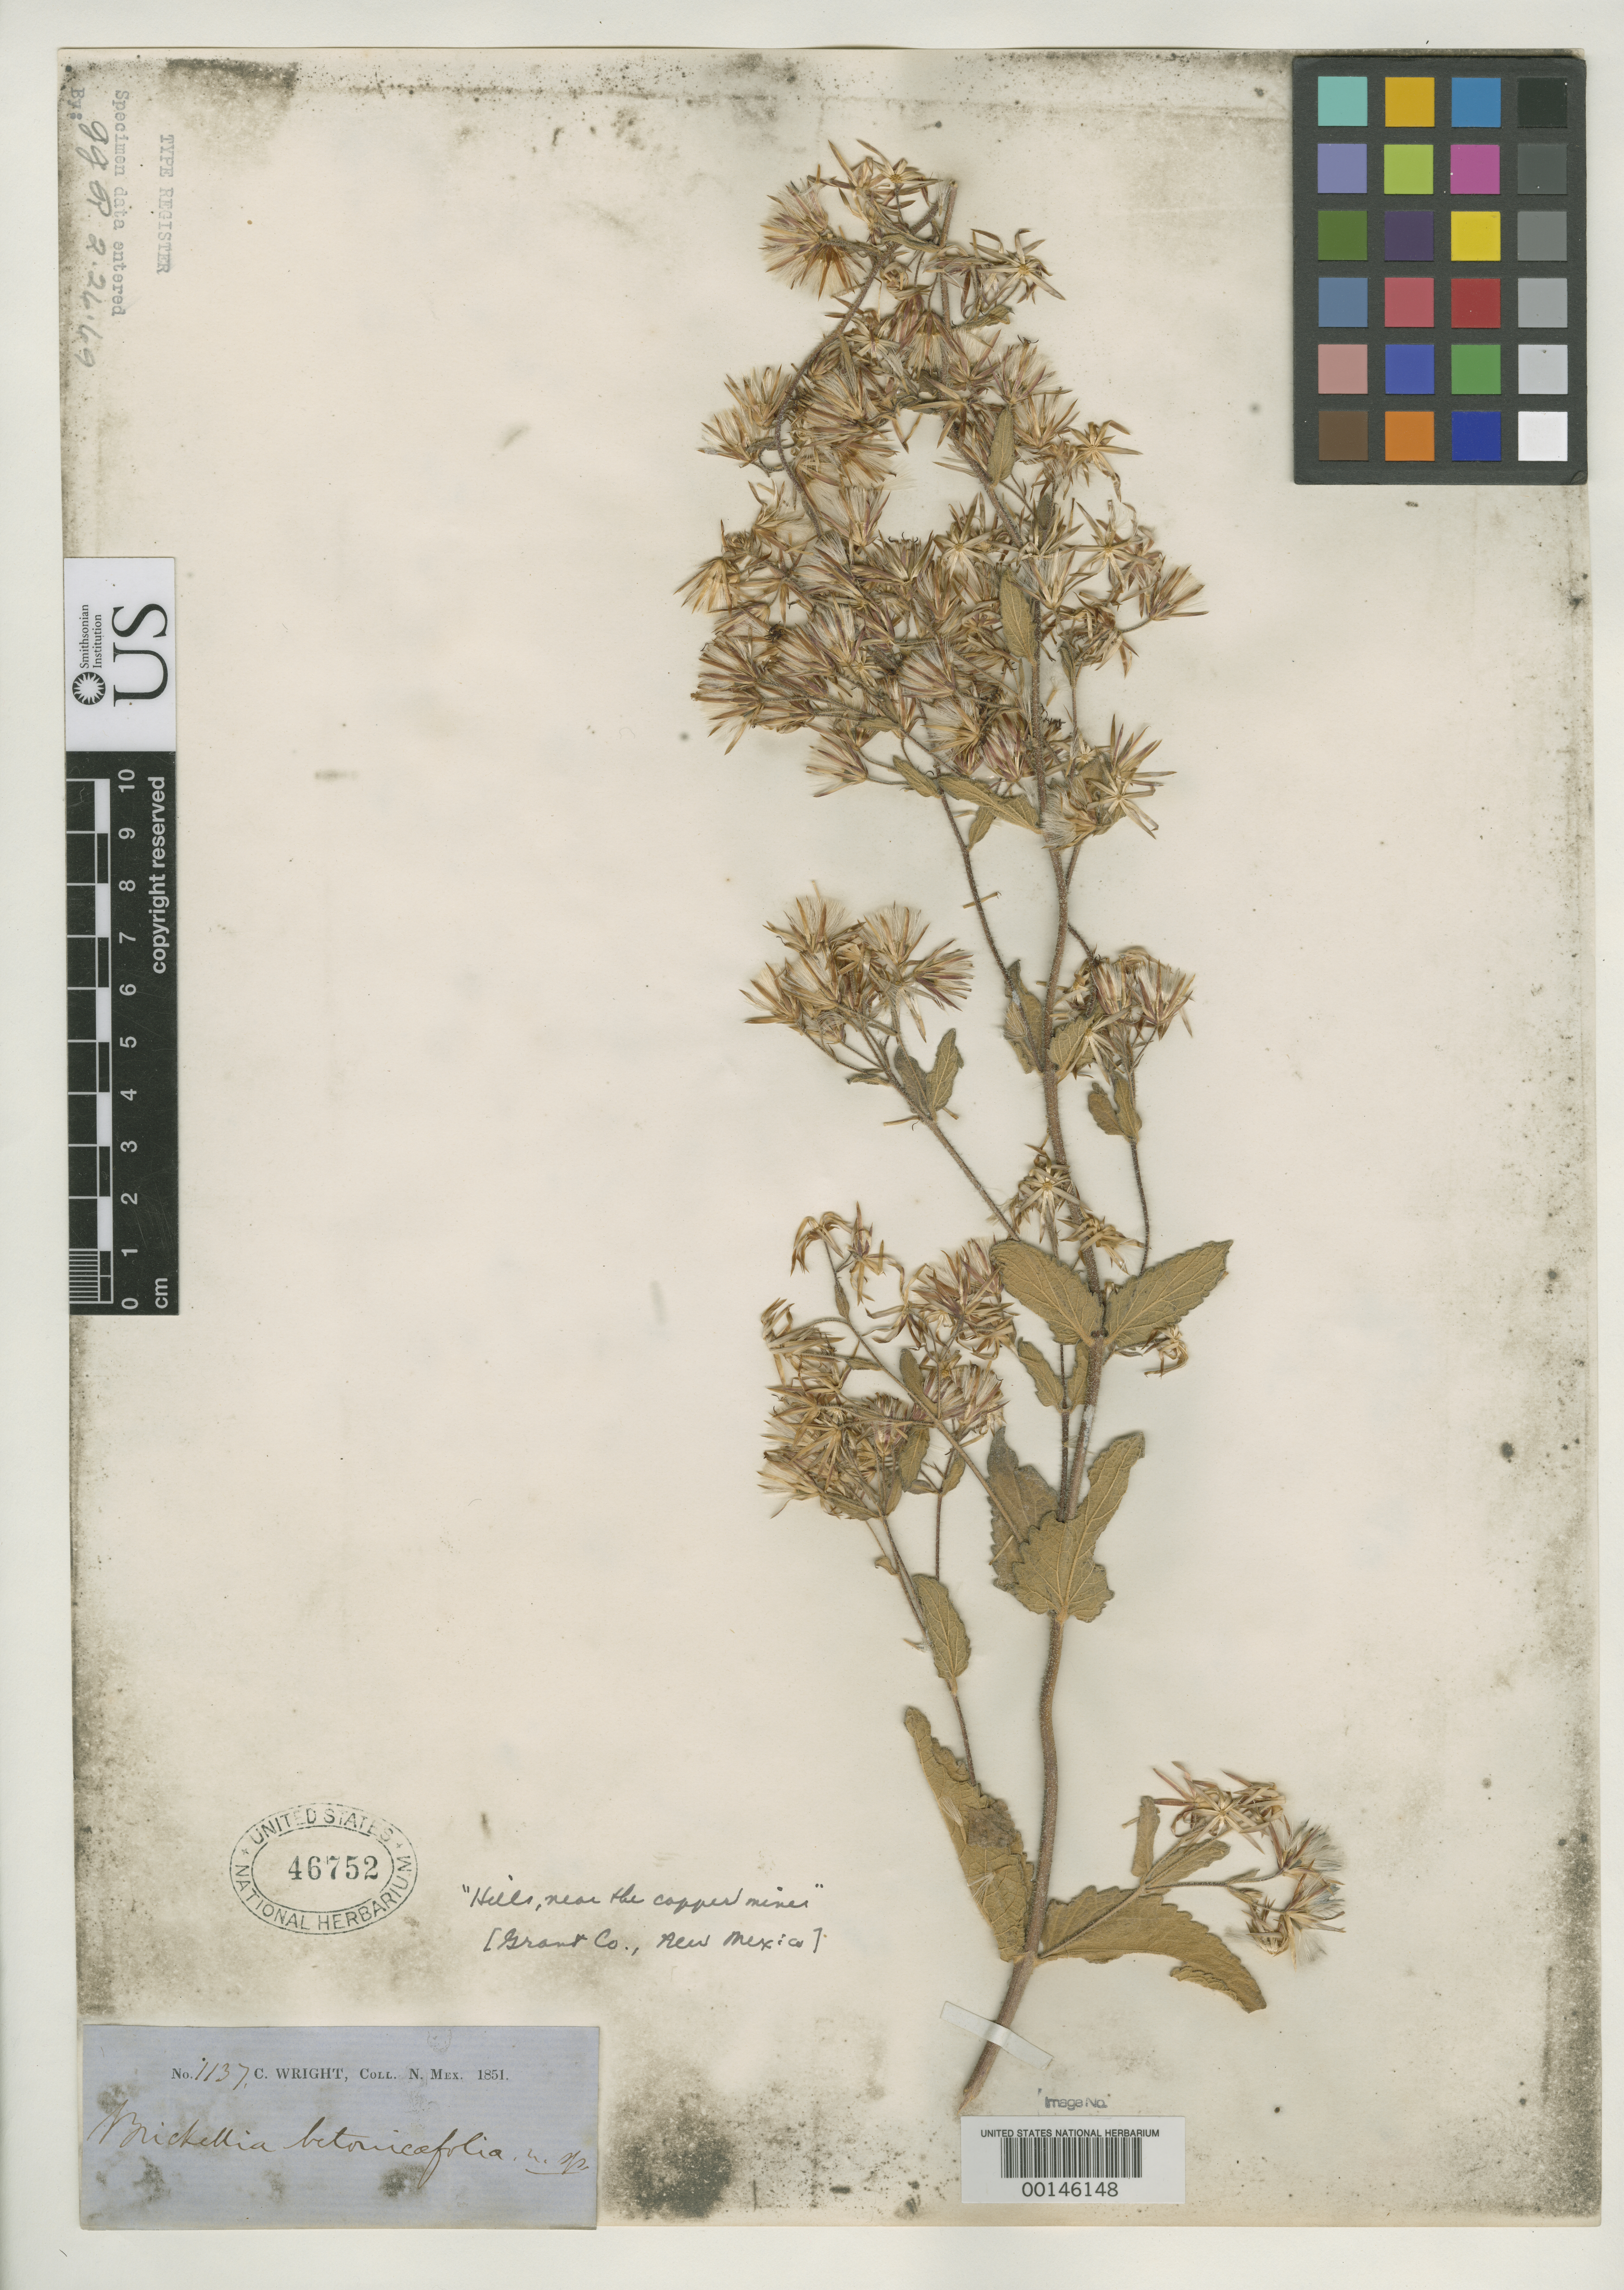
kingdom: Plantae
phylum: Tracheophyta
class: Magnoliopsida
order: Asterales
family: Asteraceae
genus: Brickellia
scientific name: Brickellia betonicifolia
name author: A. Gray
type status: Type Collection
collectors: C. Wright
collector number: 1137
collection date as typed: Oct 1851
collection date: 1851-10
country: United States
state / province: New Mexico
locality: Near copper mines.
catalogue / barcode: US 46752